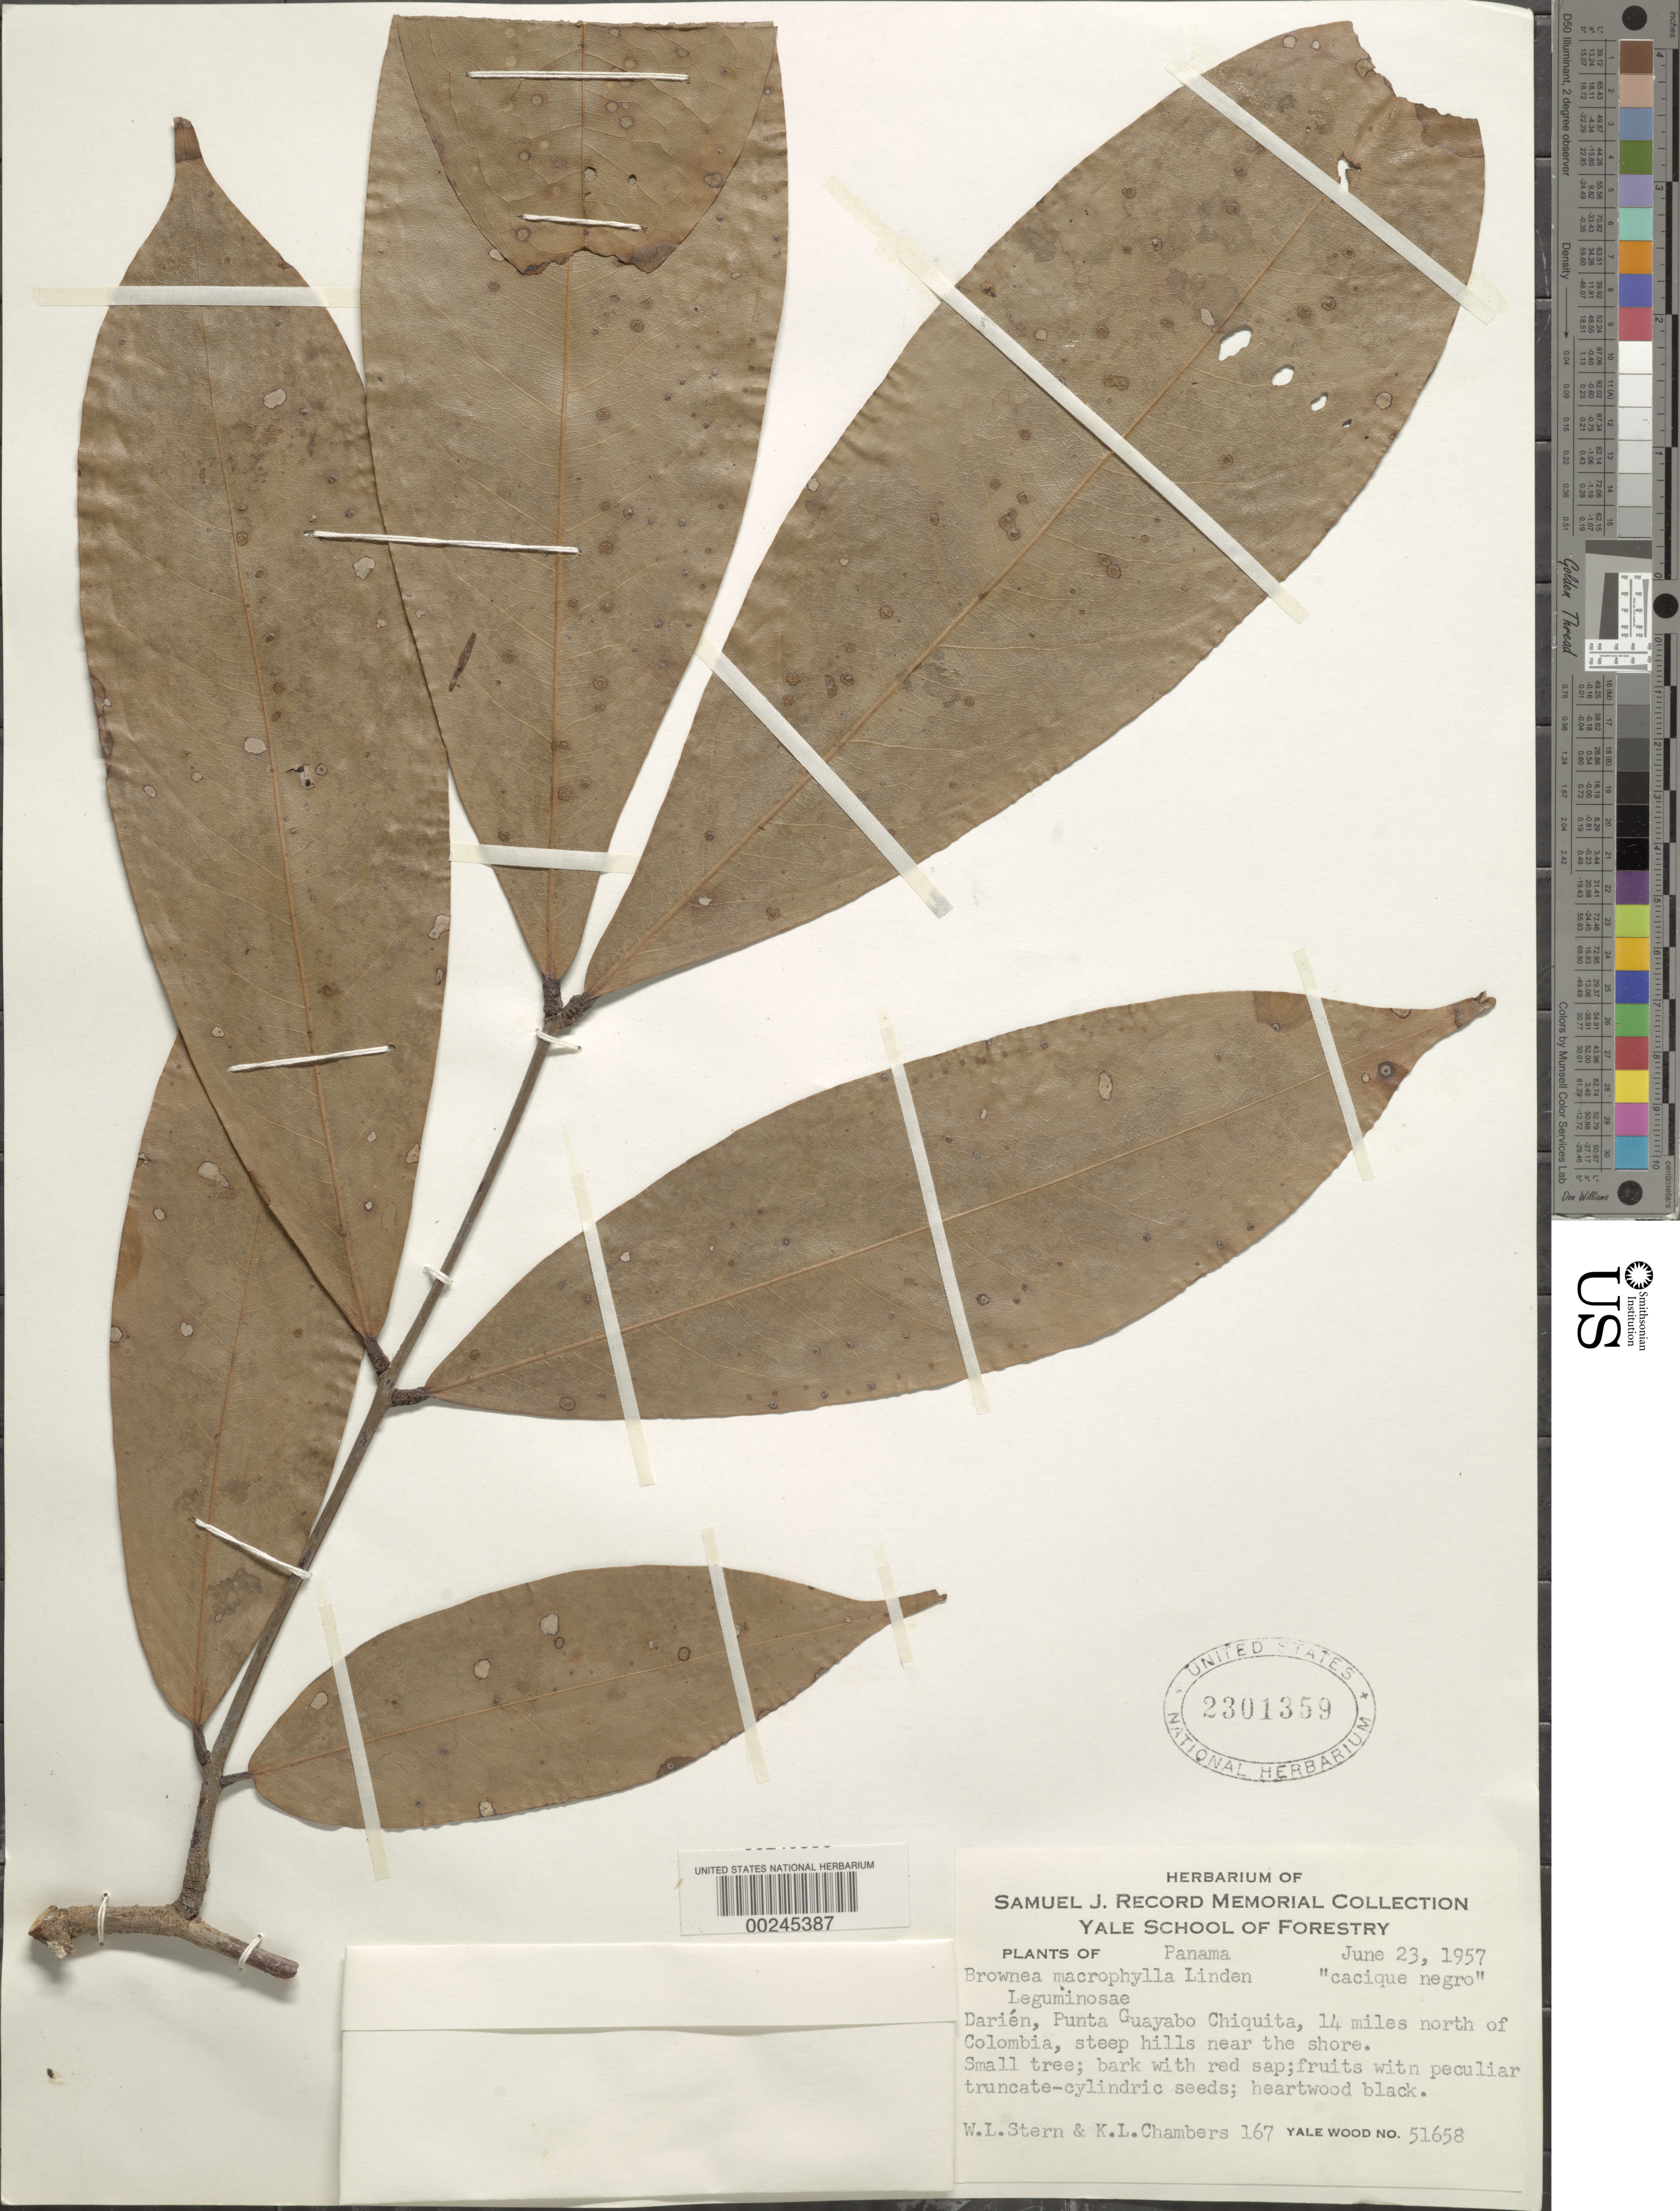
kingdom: Plantae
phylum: Tracheophyta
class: Magnoliopsida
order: Fabales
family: Fabaceae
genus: Brownea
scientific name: Brownea macrophylla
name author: B.L. Linden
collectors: W. L. Stern & K. L. Chambers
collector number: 167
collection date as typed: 23 Jun 1957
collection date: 1957-06-23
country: Panama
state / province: Darién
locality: Punta Guayabo Chiquita, 14 mi N of Colombia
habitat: Steep hills near the shore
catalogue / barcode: US 2301359